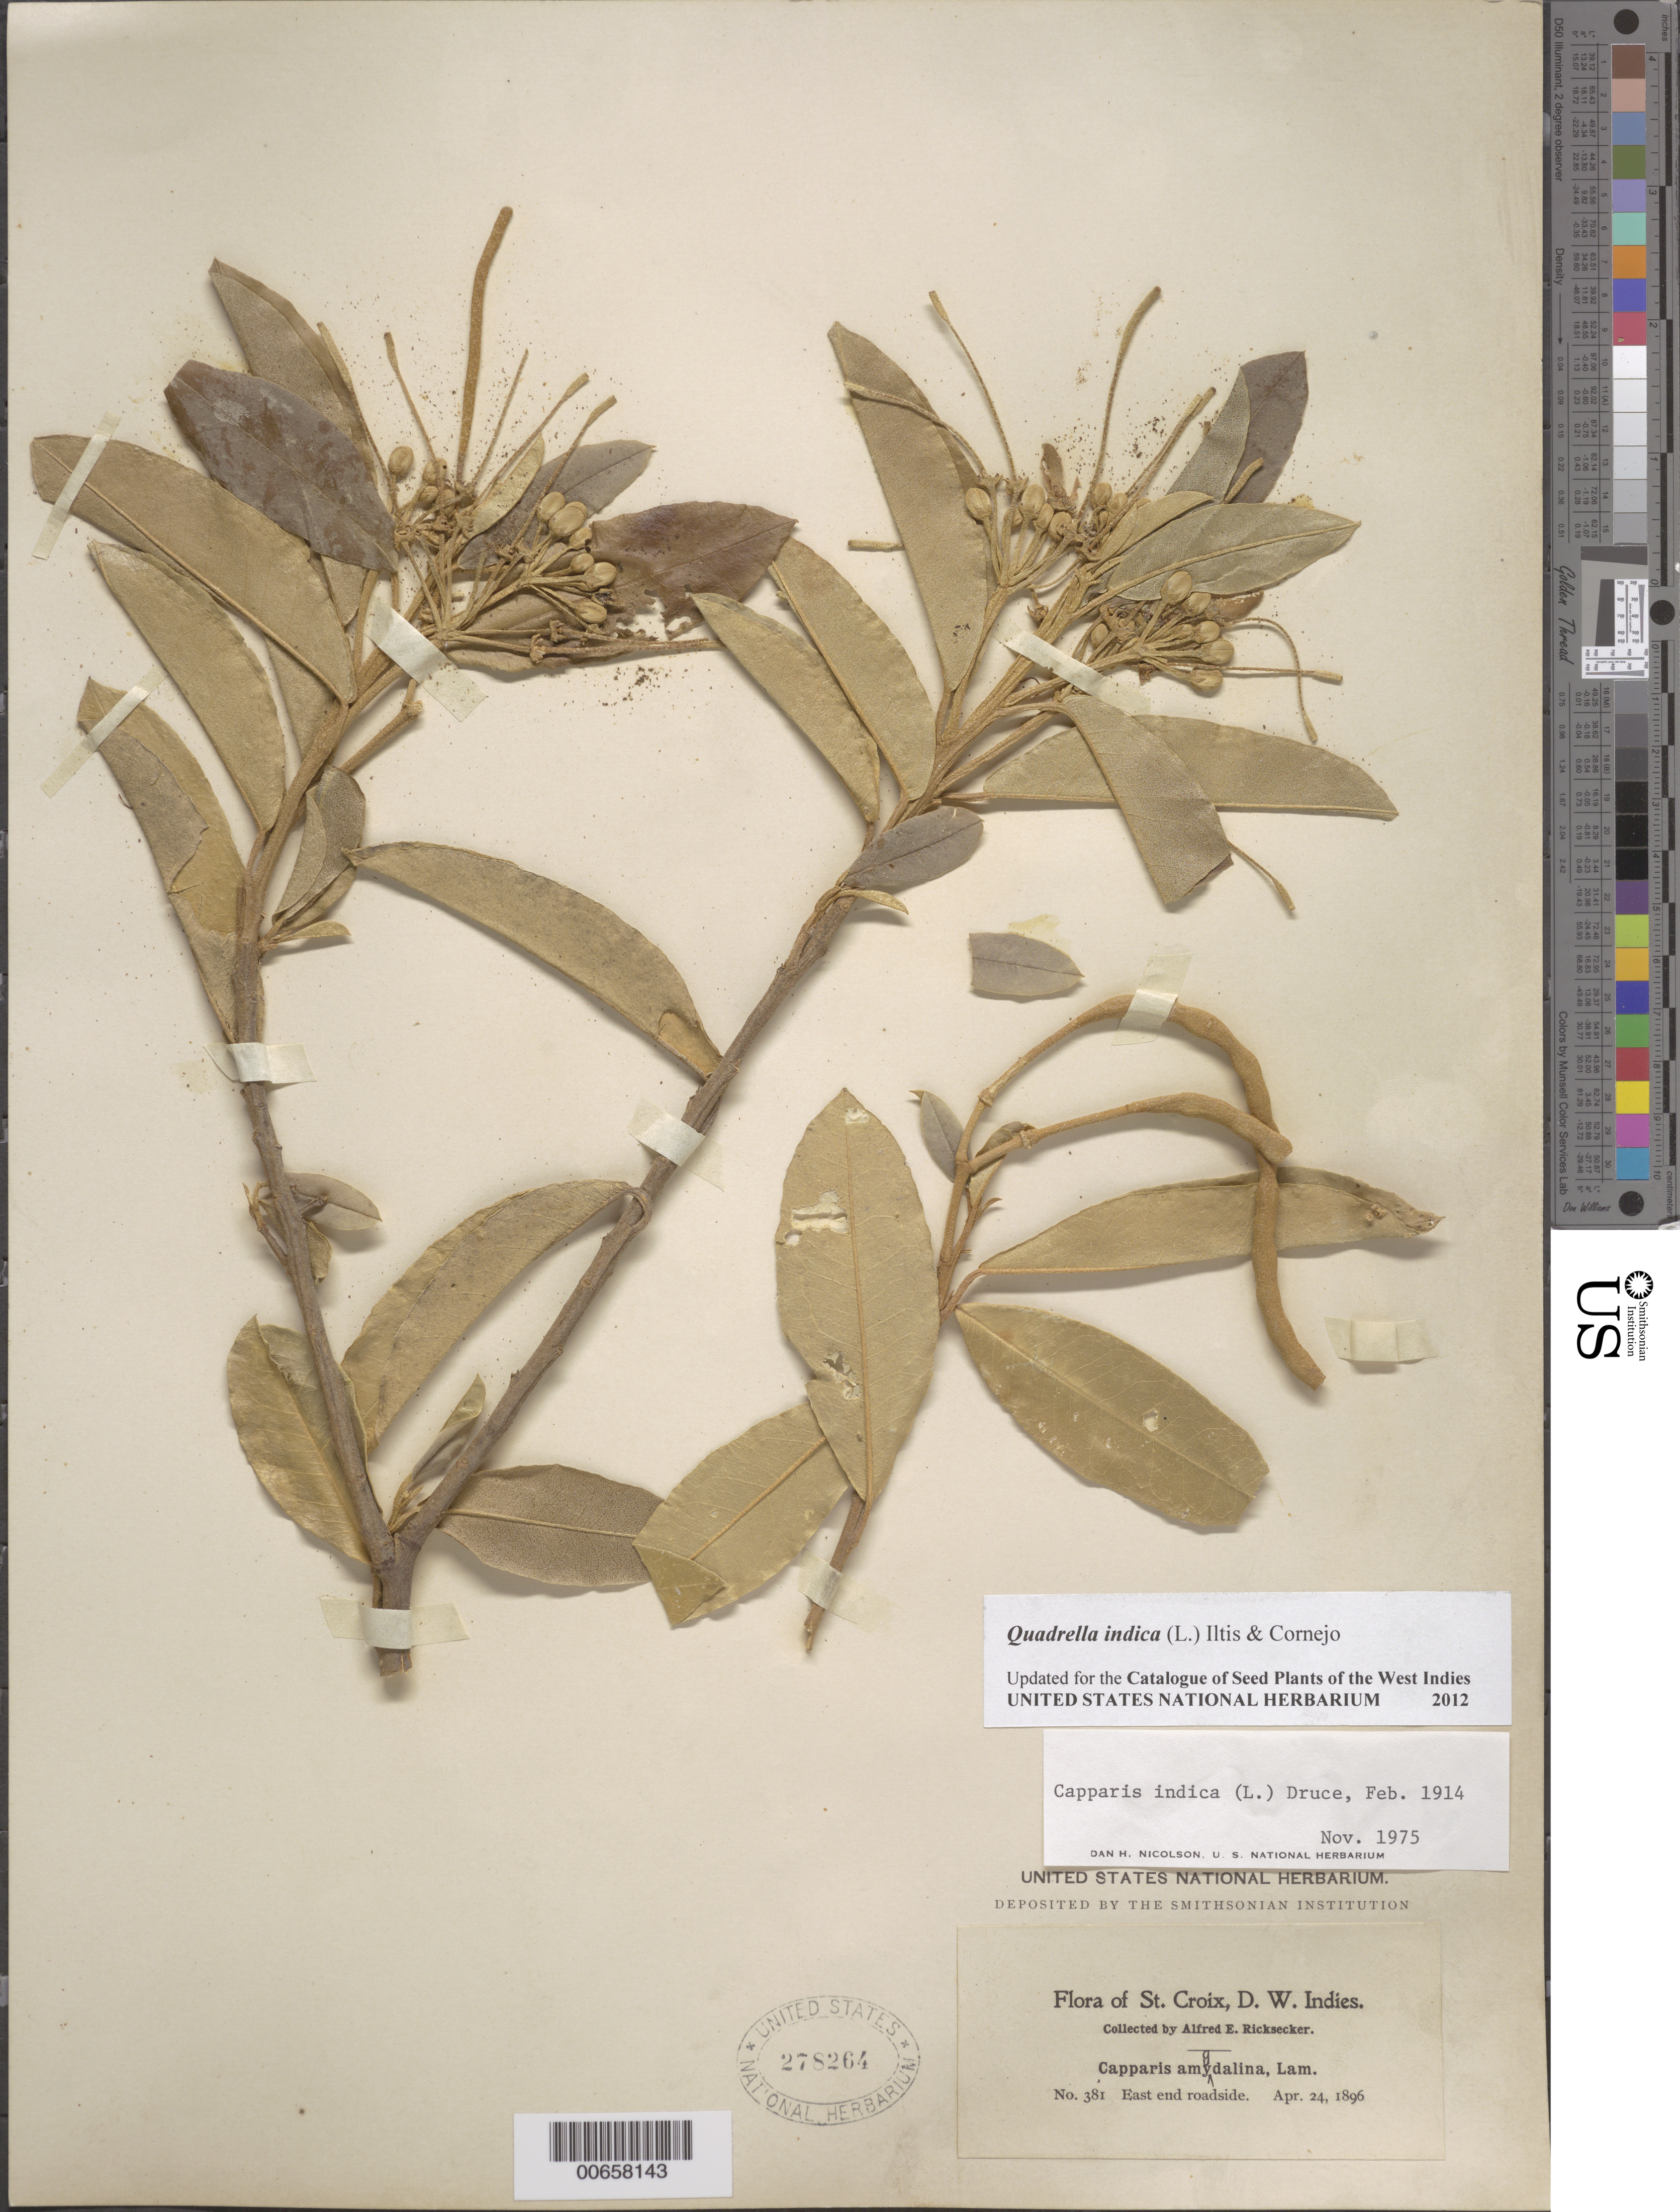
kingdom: Plantae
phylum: Tracheophyta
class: Magnoliopsida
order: Brassicales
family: Capparaceae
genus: Capparis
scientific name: Capparis indica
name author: (L.) Fawc. & Rendle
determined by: Nicolson, Dan H.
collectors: A. E. Ricksecker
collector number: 381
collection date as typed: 24 Apr 1896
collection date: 1896-04-24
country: U.S. Virgin Islands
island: St. Croix Island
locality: East End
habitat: Roadside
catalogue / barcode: US 278264